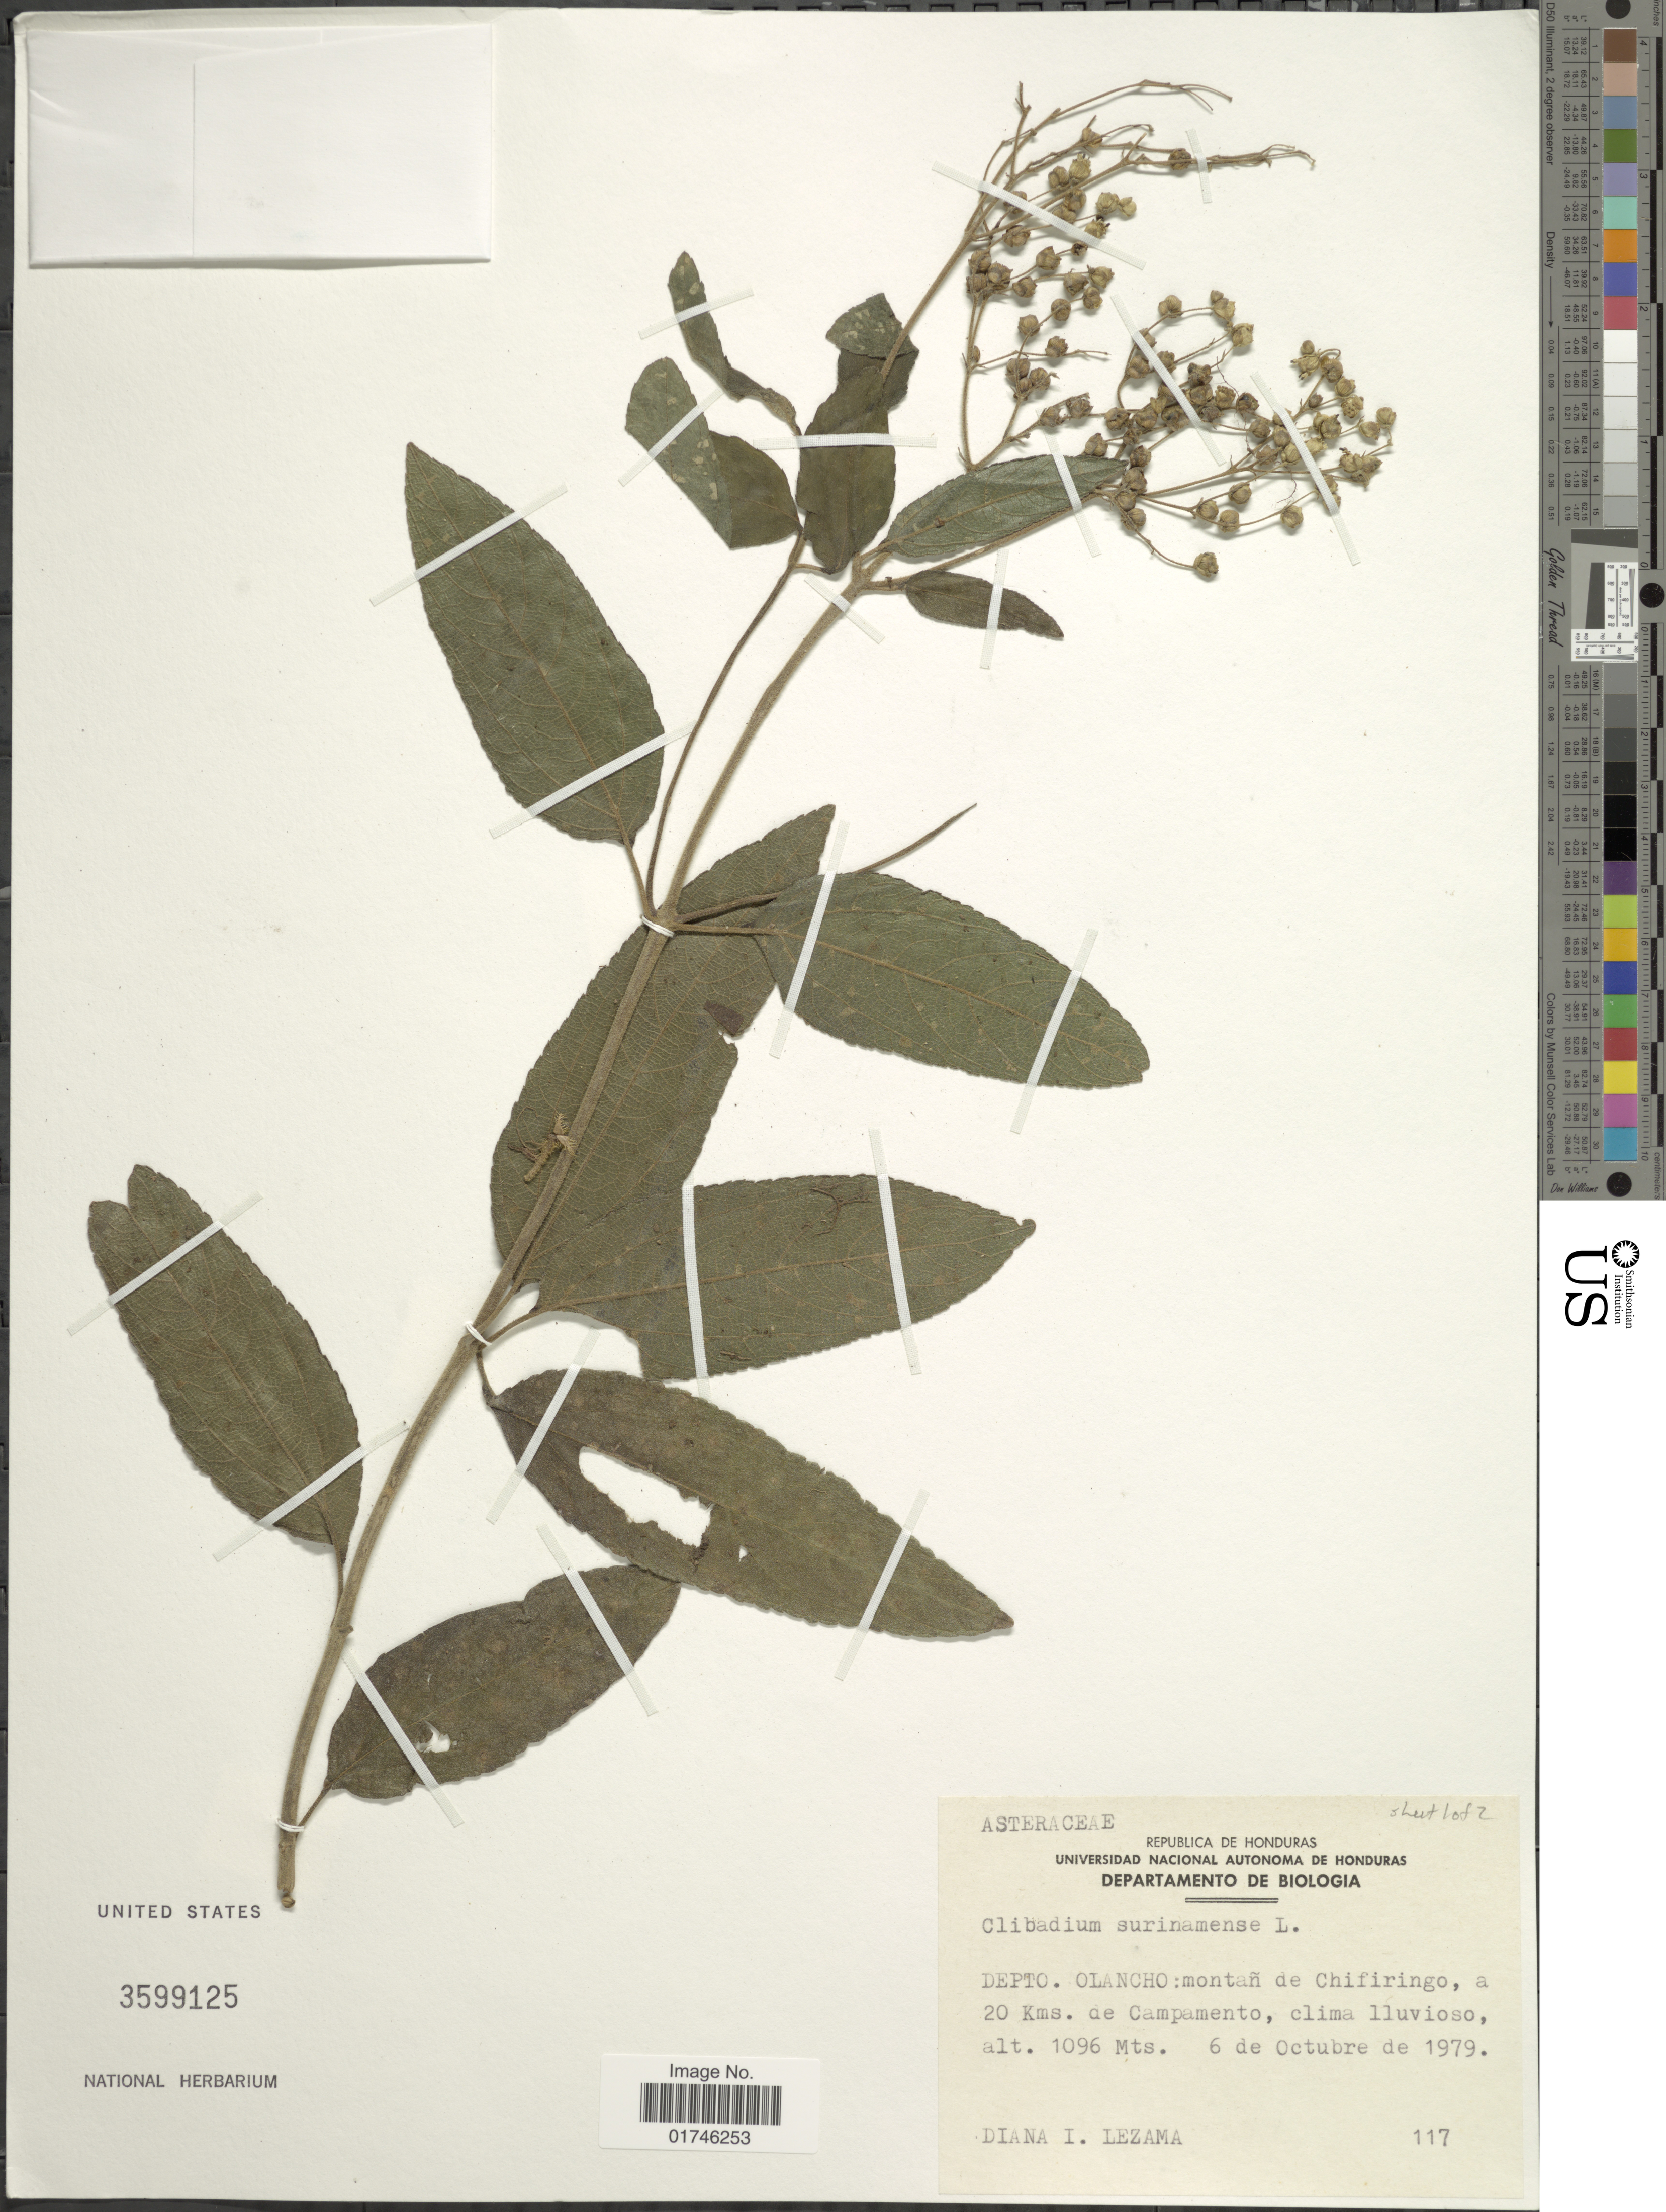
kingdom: Plantae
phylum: Tracheophyta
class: Magnoliopsida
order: Asterales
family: Asteraceae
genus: Clibadium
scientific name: Clibadium surinamense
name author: L.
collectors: D. I. Lezama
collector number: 117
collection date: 1979-10-06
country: Honduras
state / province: Olancho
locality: Depto. Olancho: montana de Chifiringo, a 20 kms de Campamento, clima lluvioso.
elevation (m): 1096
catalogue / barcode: US 3599125